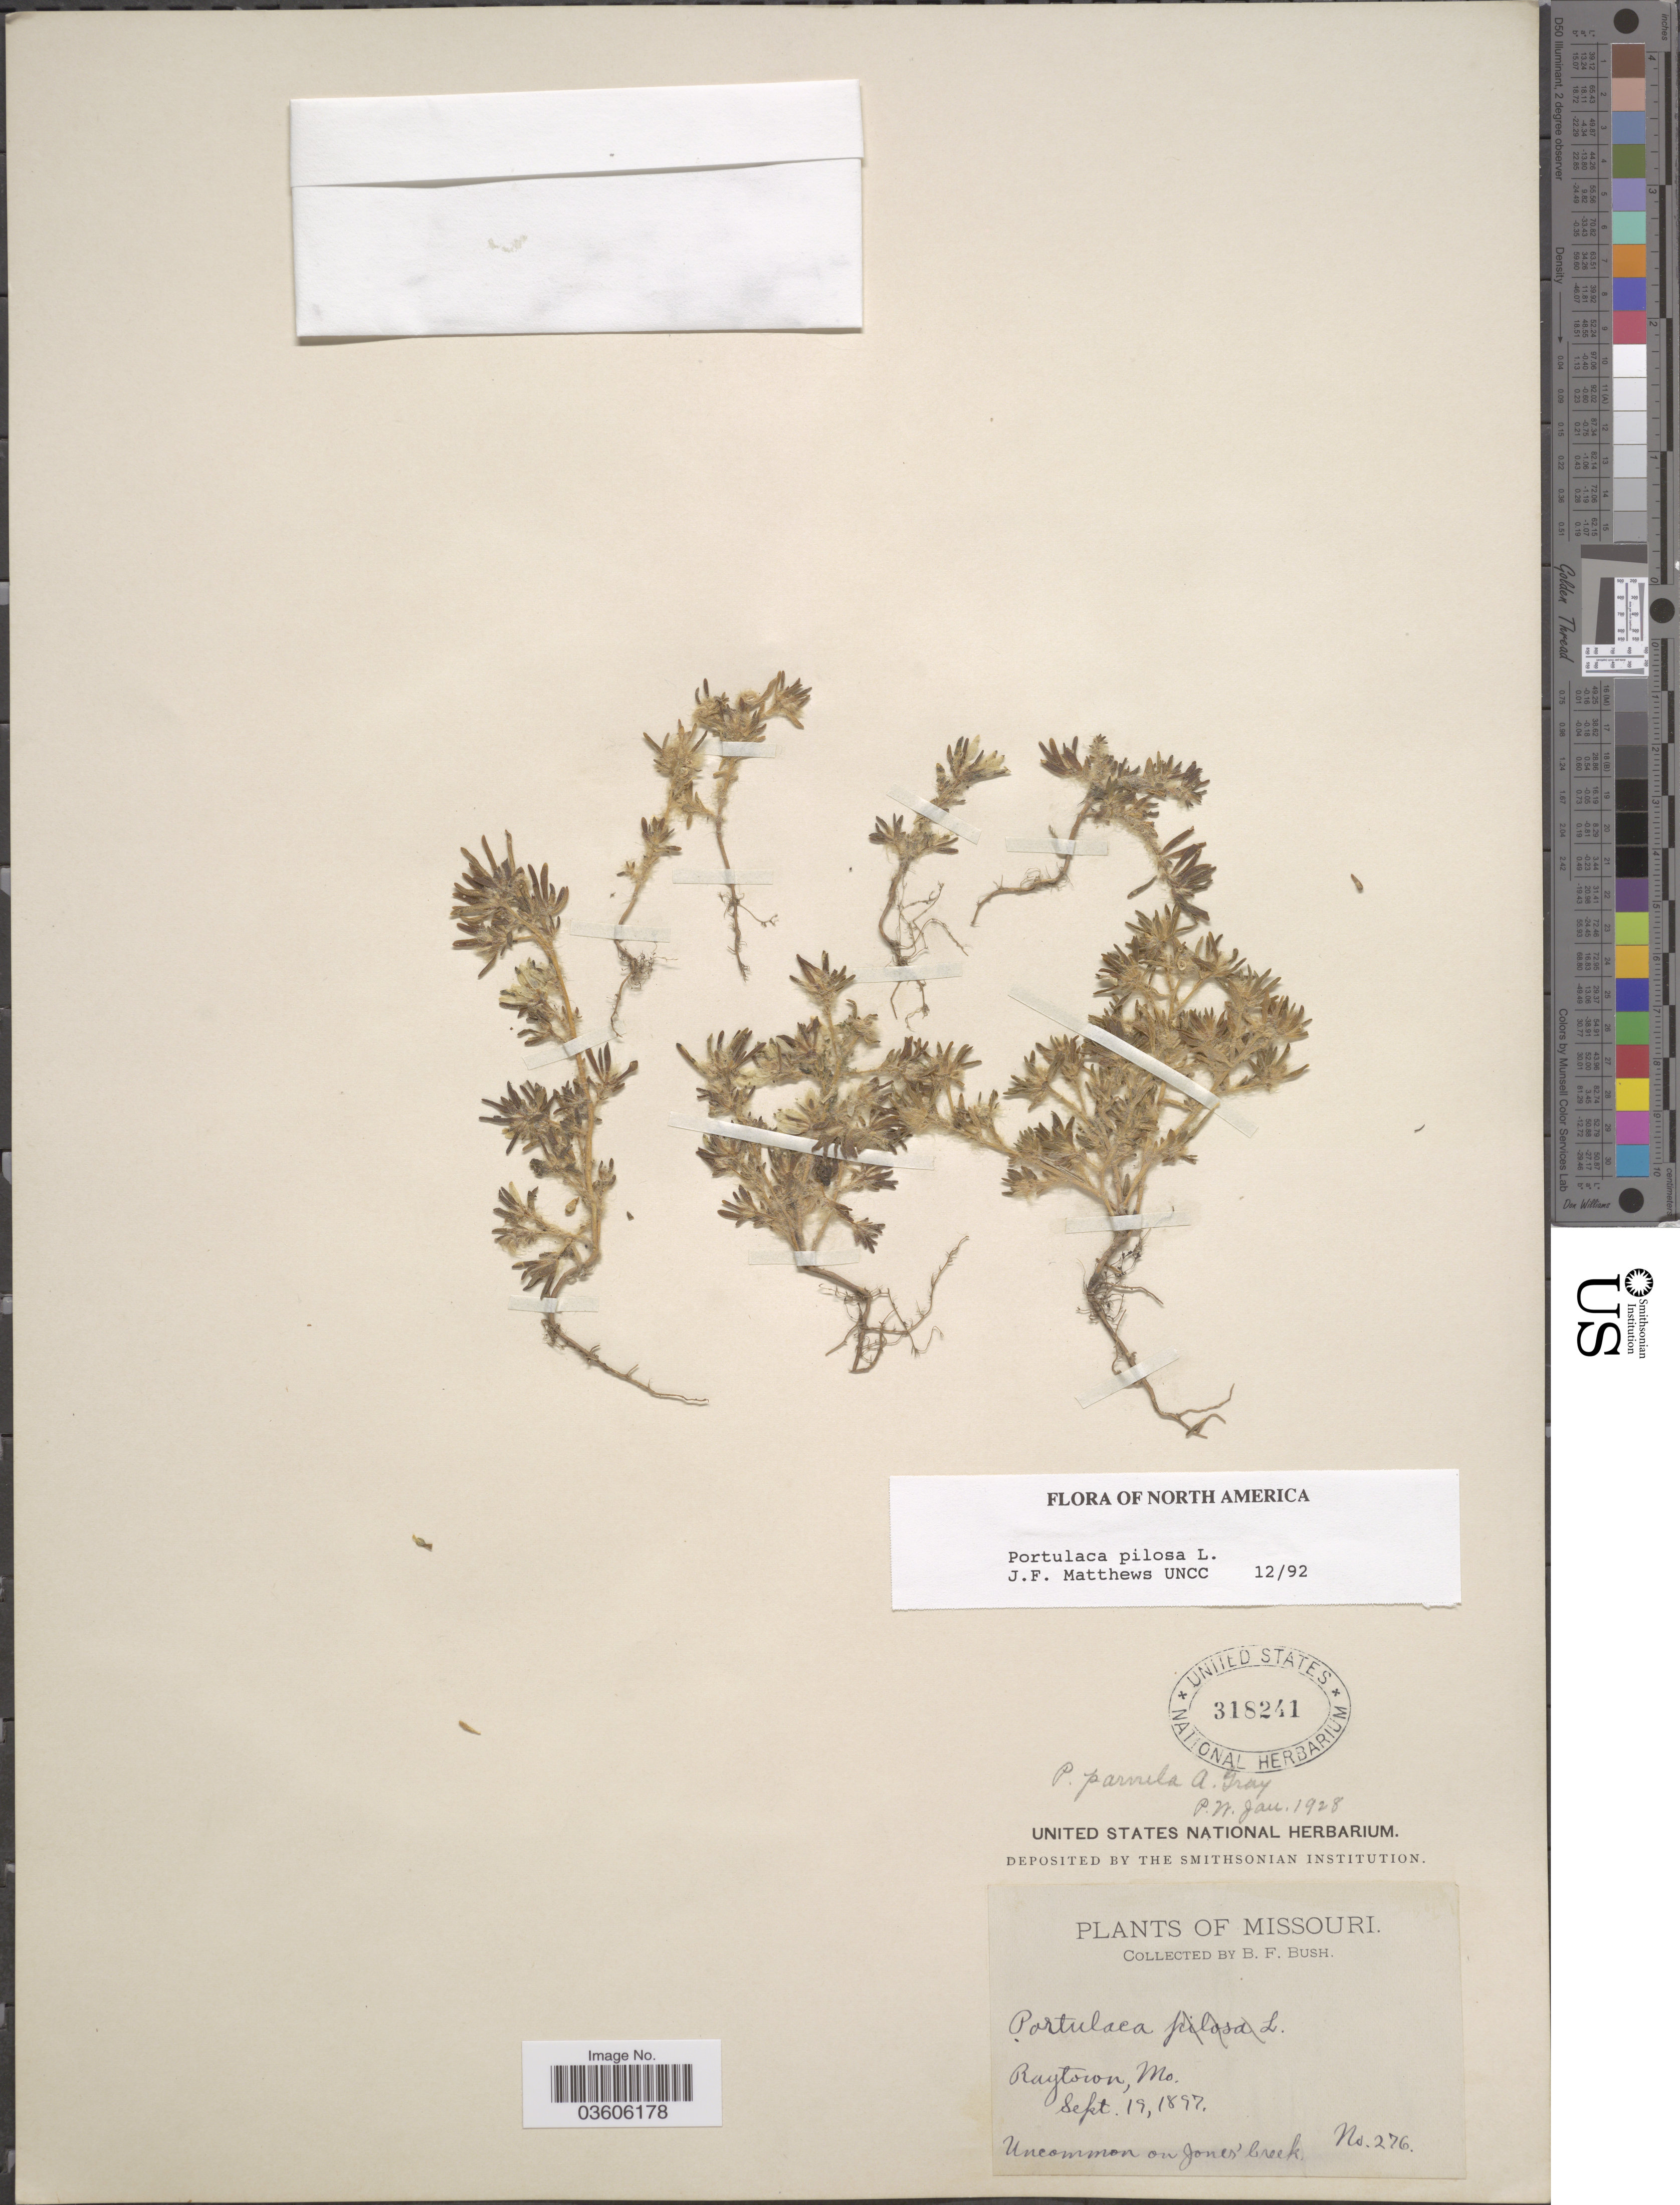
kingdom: Plantae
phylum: Tracheophyta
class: Magnoliopsida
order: Caryophyllales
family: Portulacaceae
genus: Portulaca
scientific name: Portulaca pilosa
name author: L.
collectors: B. F. Bush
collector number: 276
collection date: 1897-09-19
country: United States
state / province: Missouri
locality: Raytown. Near Jones' Creek.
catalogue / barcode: US 318241